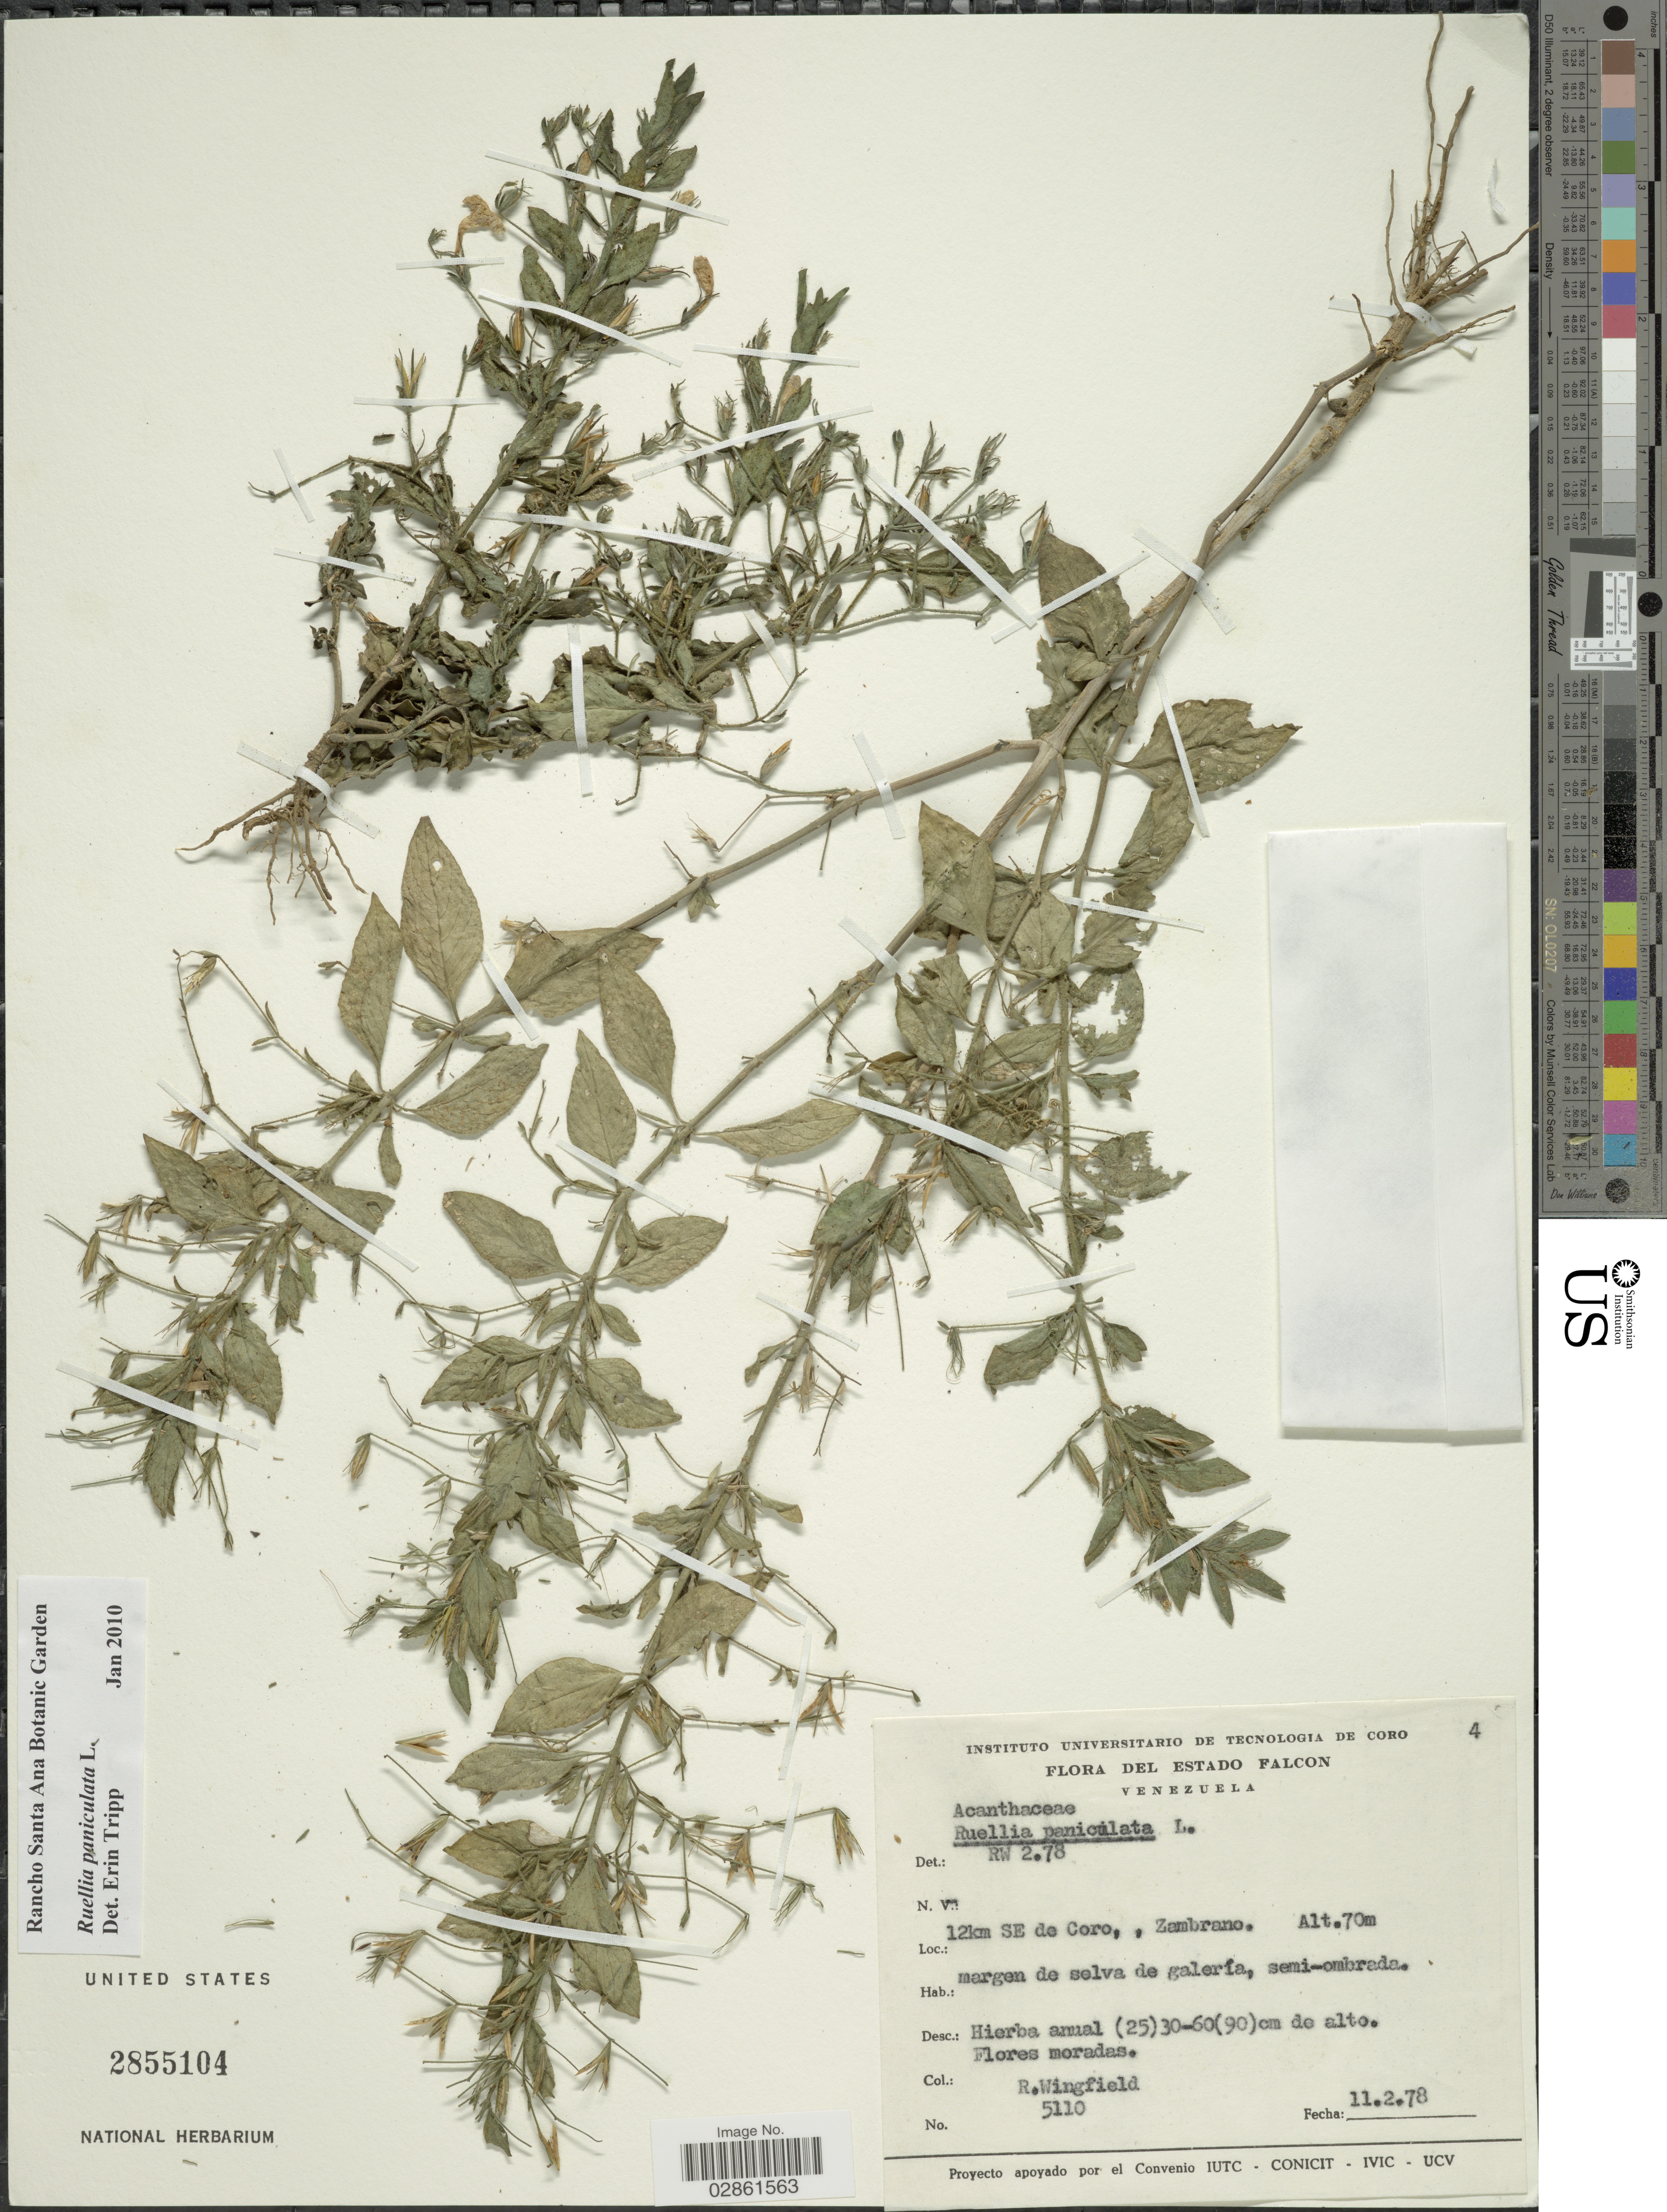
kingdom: Plantae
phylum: Tracheophyta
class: Magnoliopsida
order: Lamiales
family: Acanthaceae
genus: Ruellia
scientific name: Ruellia paniculata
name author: L.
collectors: R. Wingfield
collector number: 5110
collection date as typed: Transcribed d/m/y: 11/2/78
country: Venezuela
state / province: Falcón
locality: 12km SE de Coro, Zambrano.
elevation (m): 70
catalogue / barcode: US 2855104